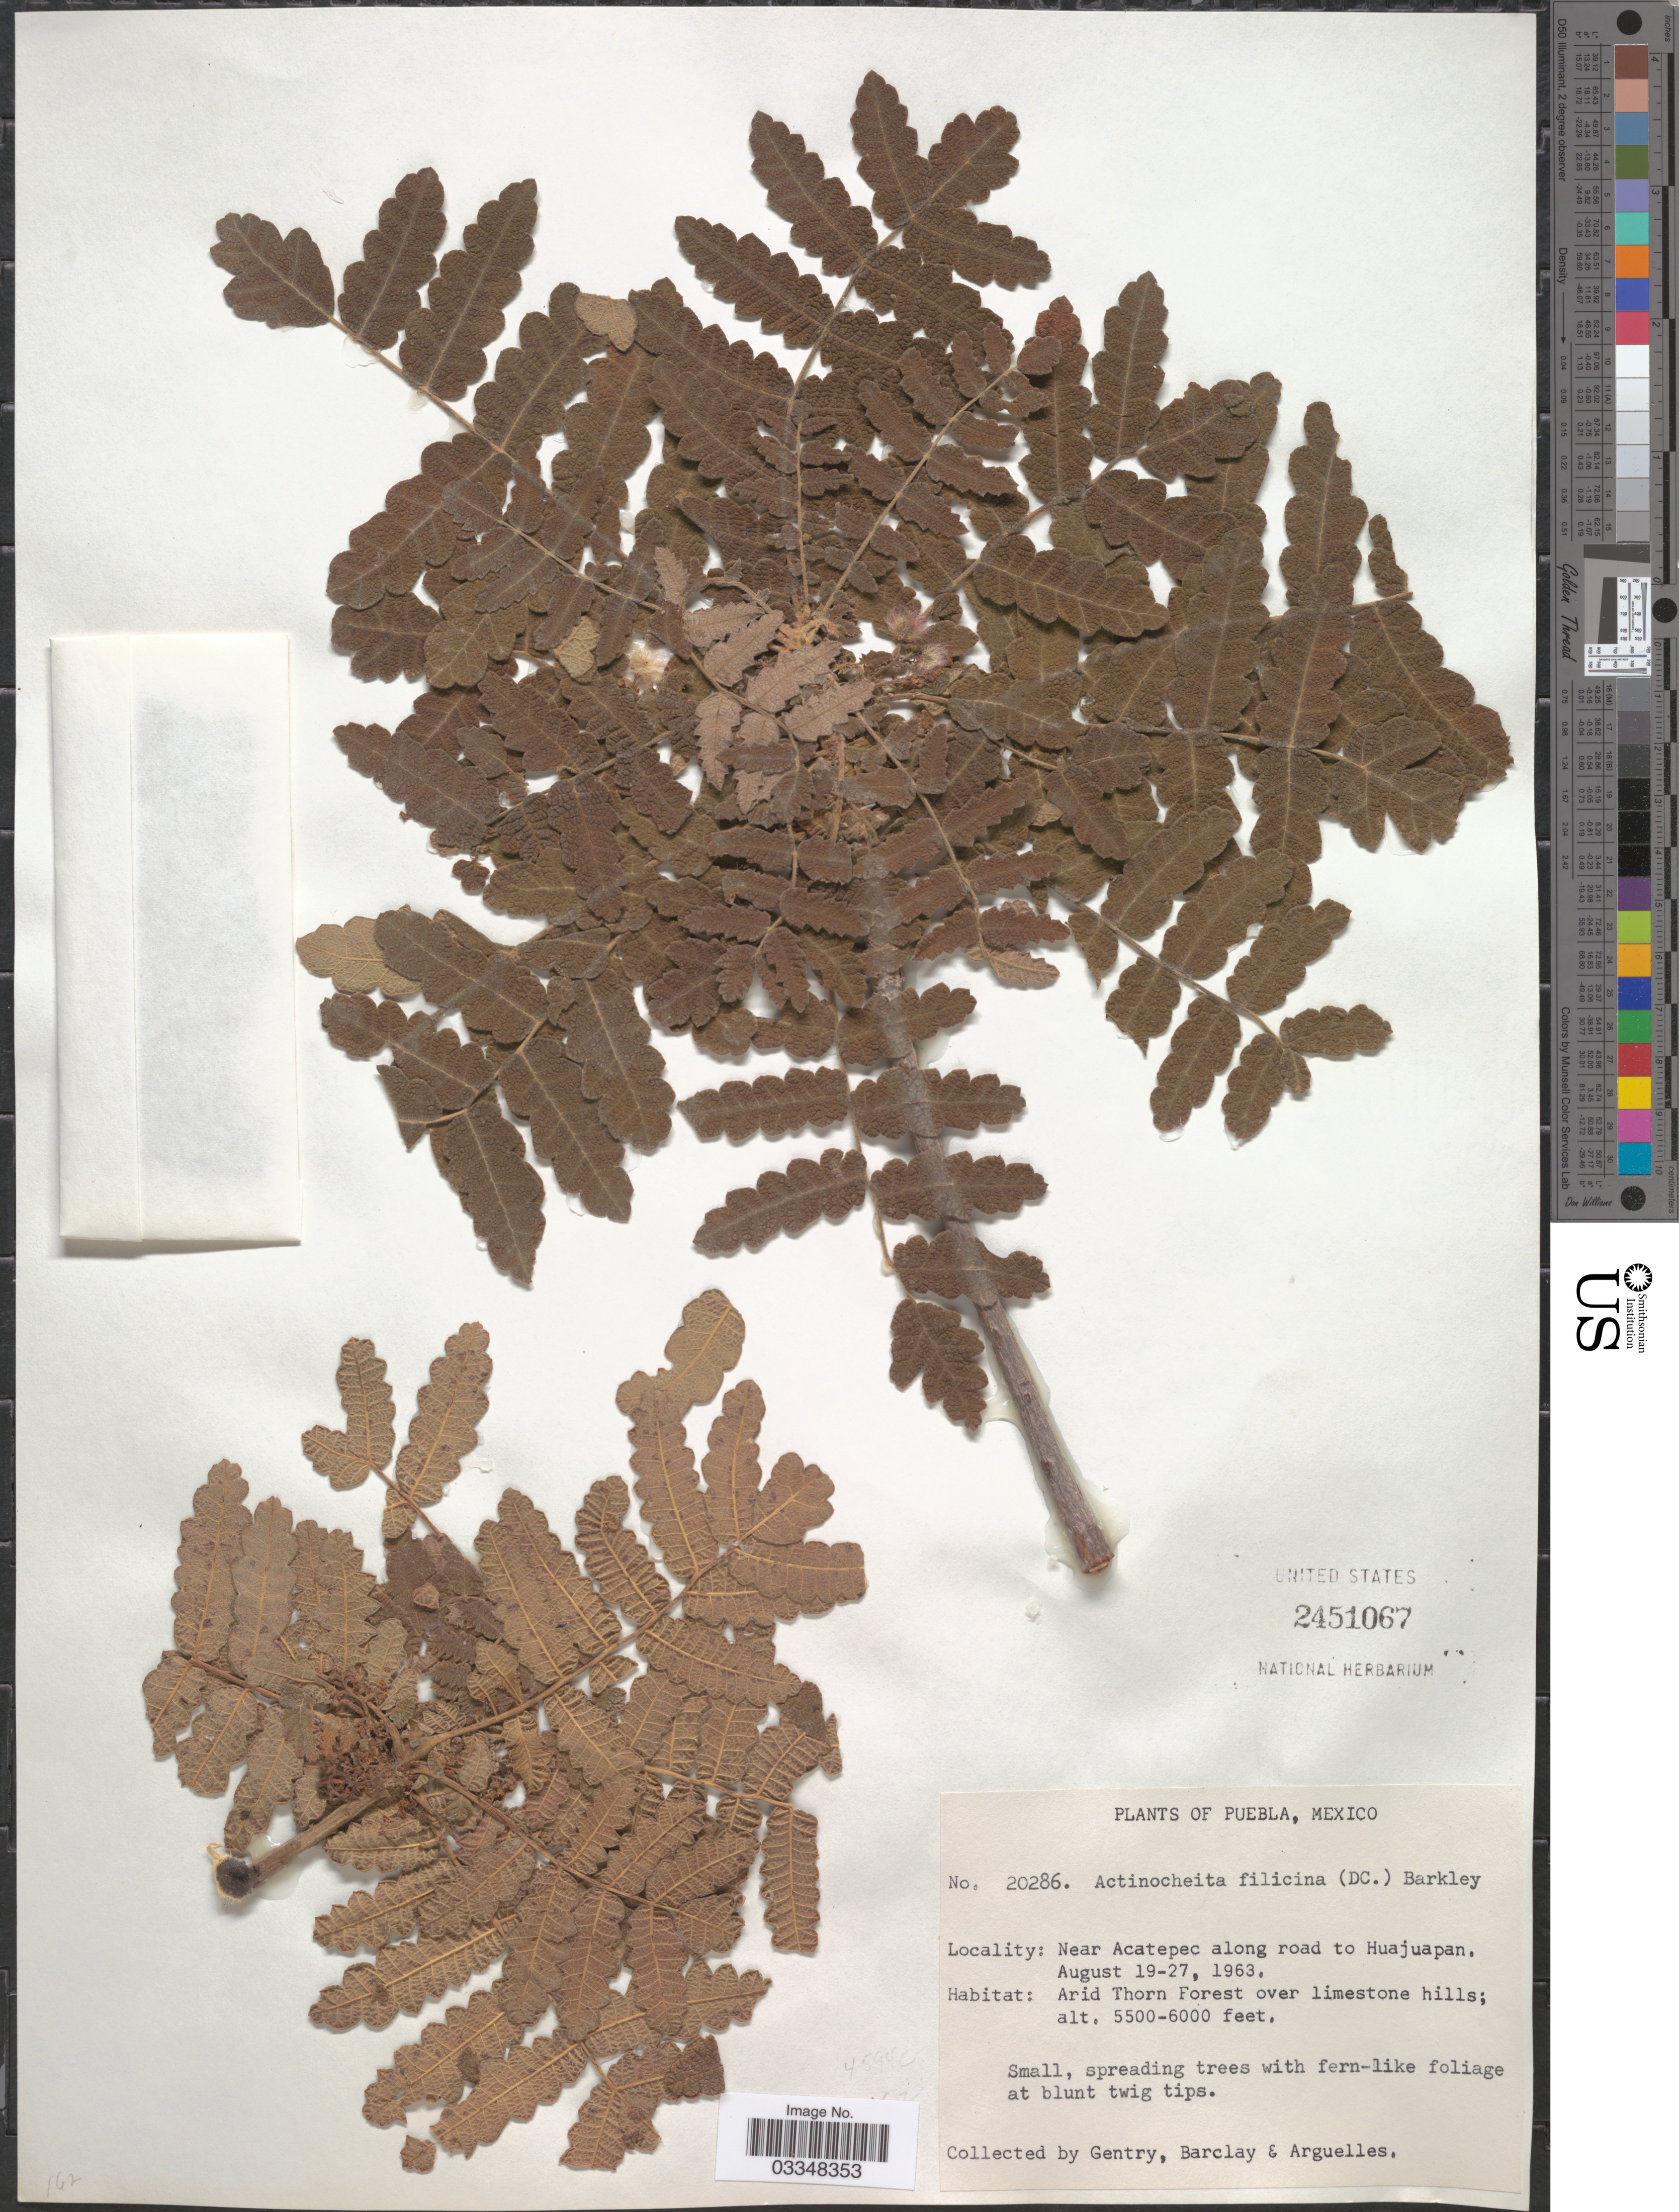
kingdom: Plantae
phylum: Tracheophyta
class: Magnoliopsida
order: Sapindales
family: Anacardiaceae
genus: Actinocheita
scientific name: Actinocheita filicina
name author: (Sessé & Moc. ex DC.) F.A. Barkley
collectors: Gentry, --, -- Barclay & Arguelles, --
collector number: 20286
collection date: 1963-08-19/1963-08-27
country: Mexico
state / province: Puebla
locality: Near Acatepec along road to Huajuapan. Arid Thorn Forest over limestone hills.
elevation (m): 1676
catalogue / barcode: US 2451067